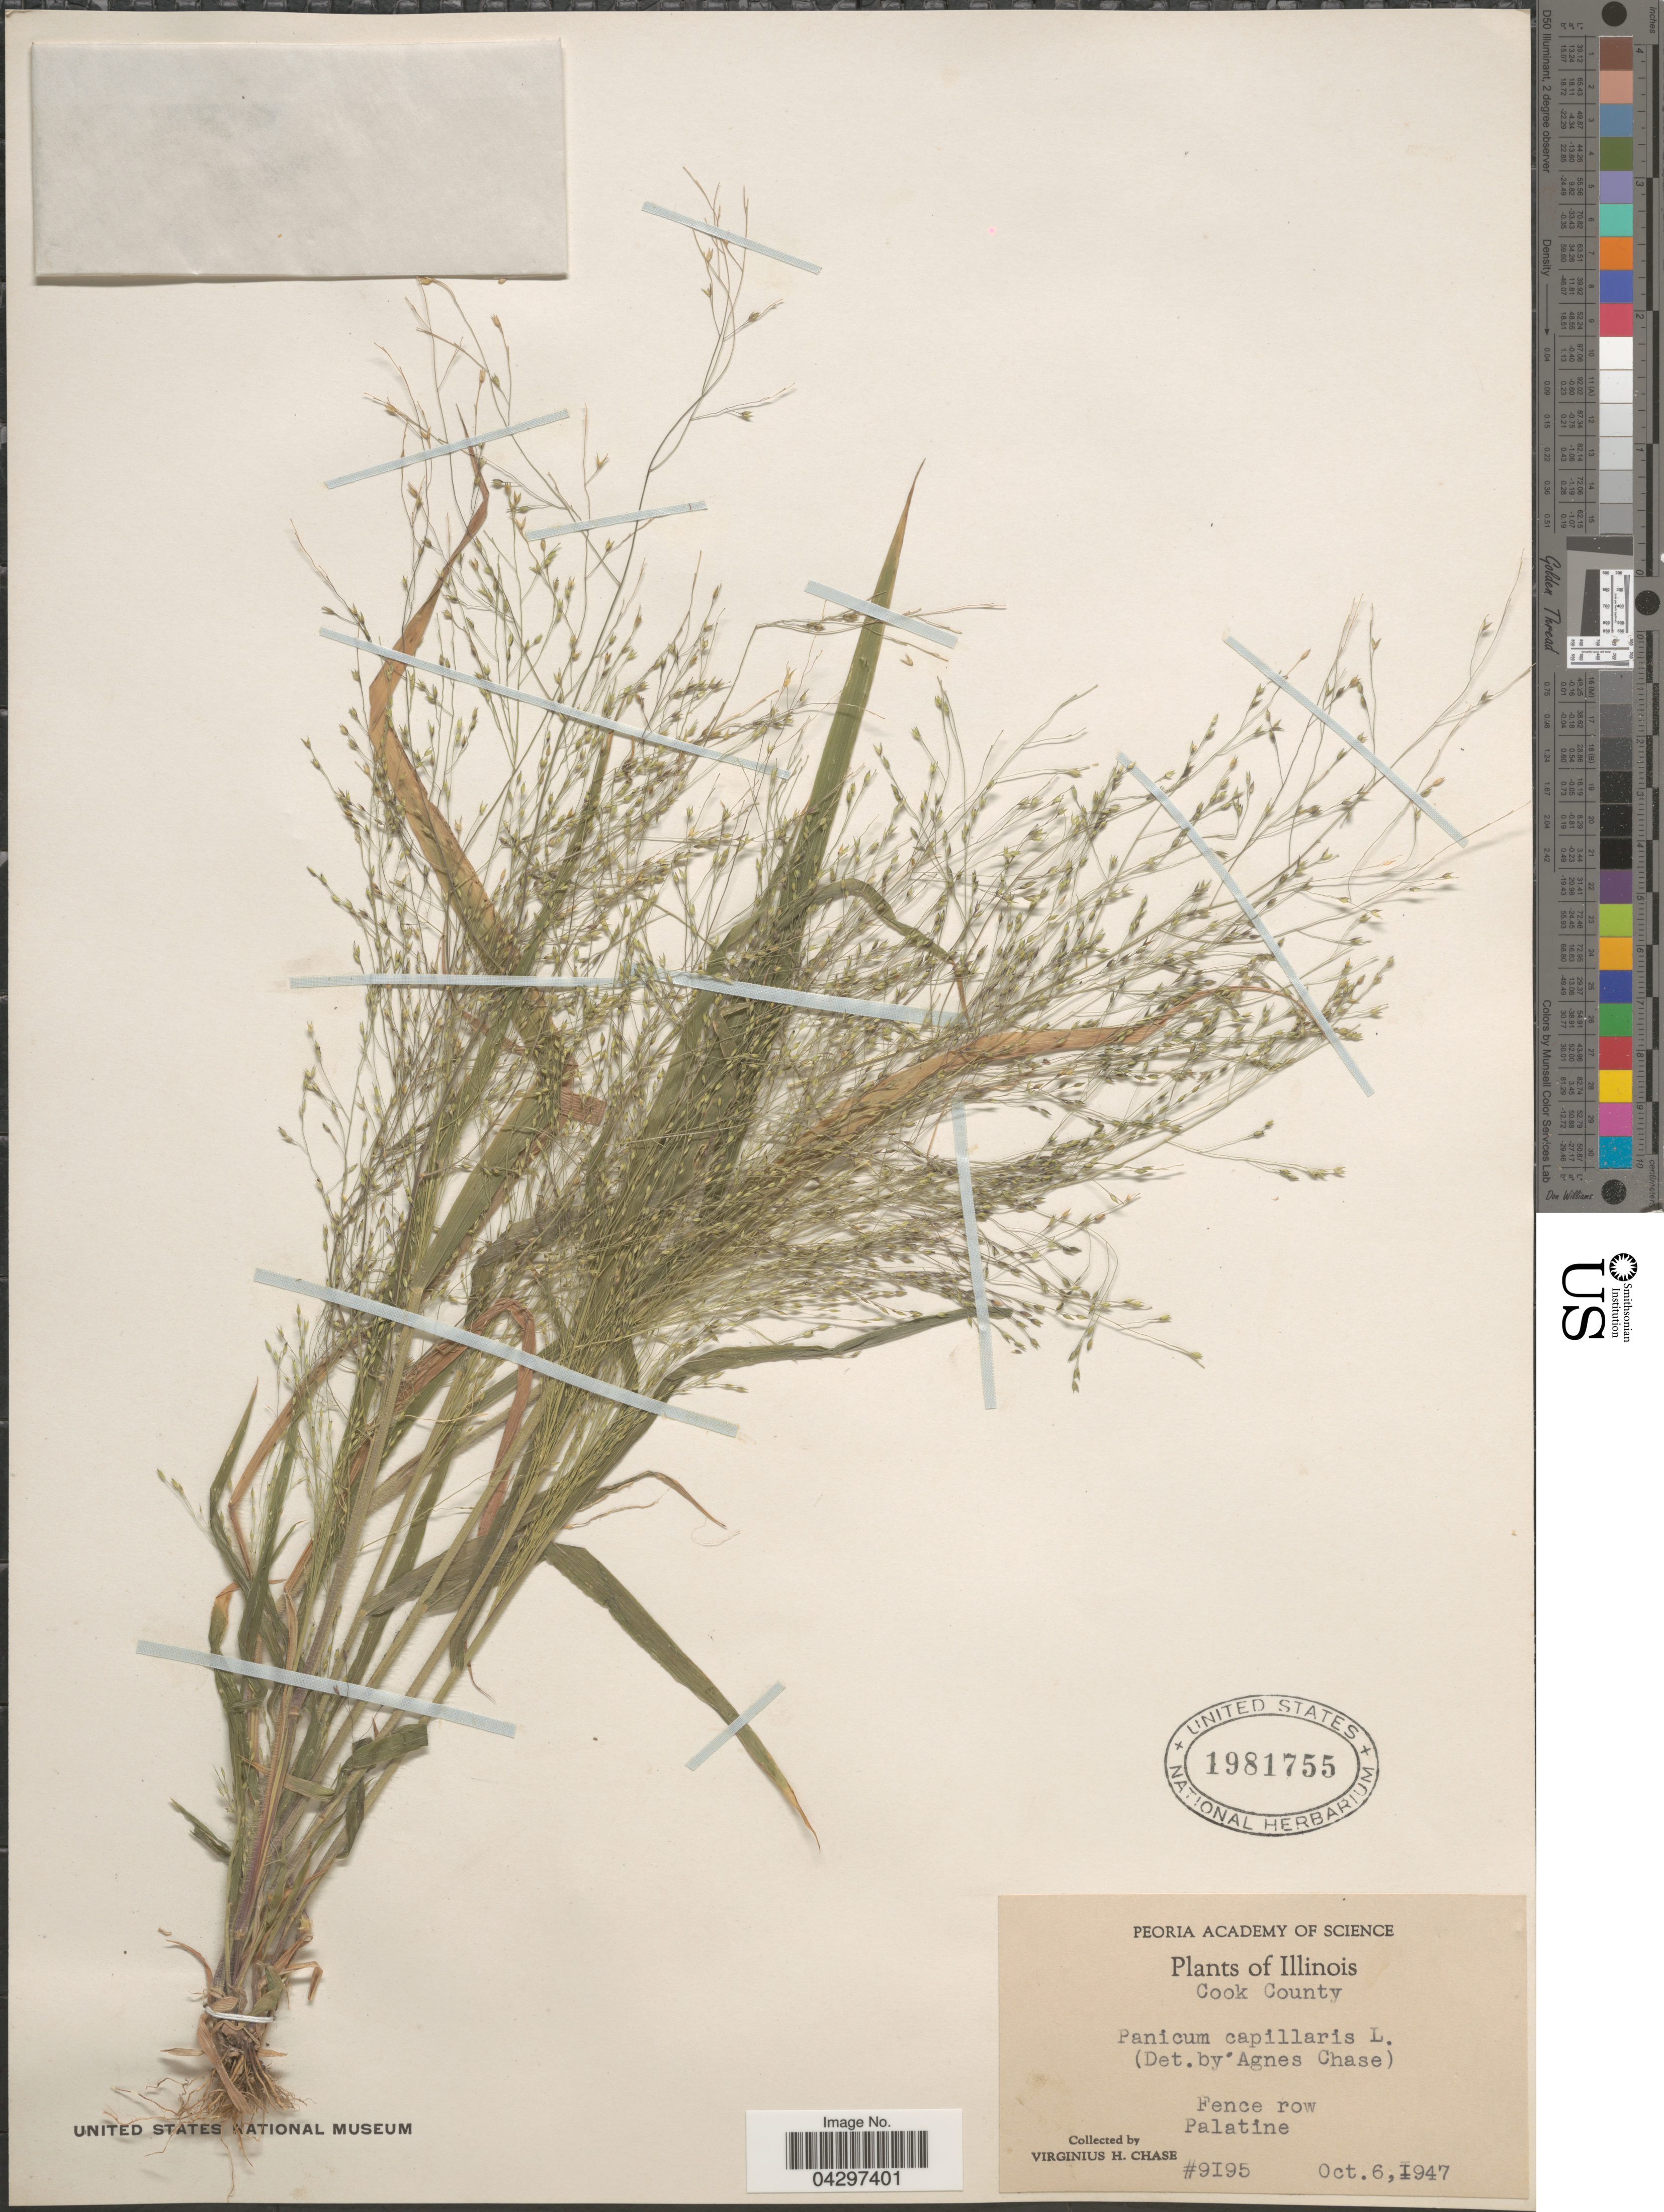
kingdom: Plantae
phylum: Tracheophyta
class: Liliopsida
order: Poales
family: Poaceae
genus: Panicum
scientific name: Panicum capillare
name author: L.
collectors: V. H. Chase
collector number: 9195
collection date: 1947-10-06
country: United States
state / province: Illinois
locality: Cook County. Fence row Palatine.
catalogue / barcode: US 1981755